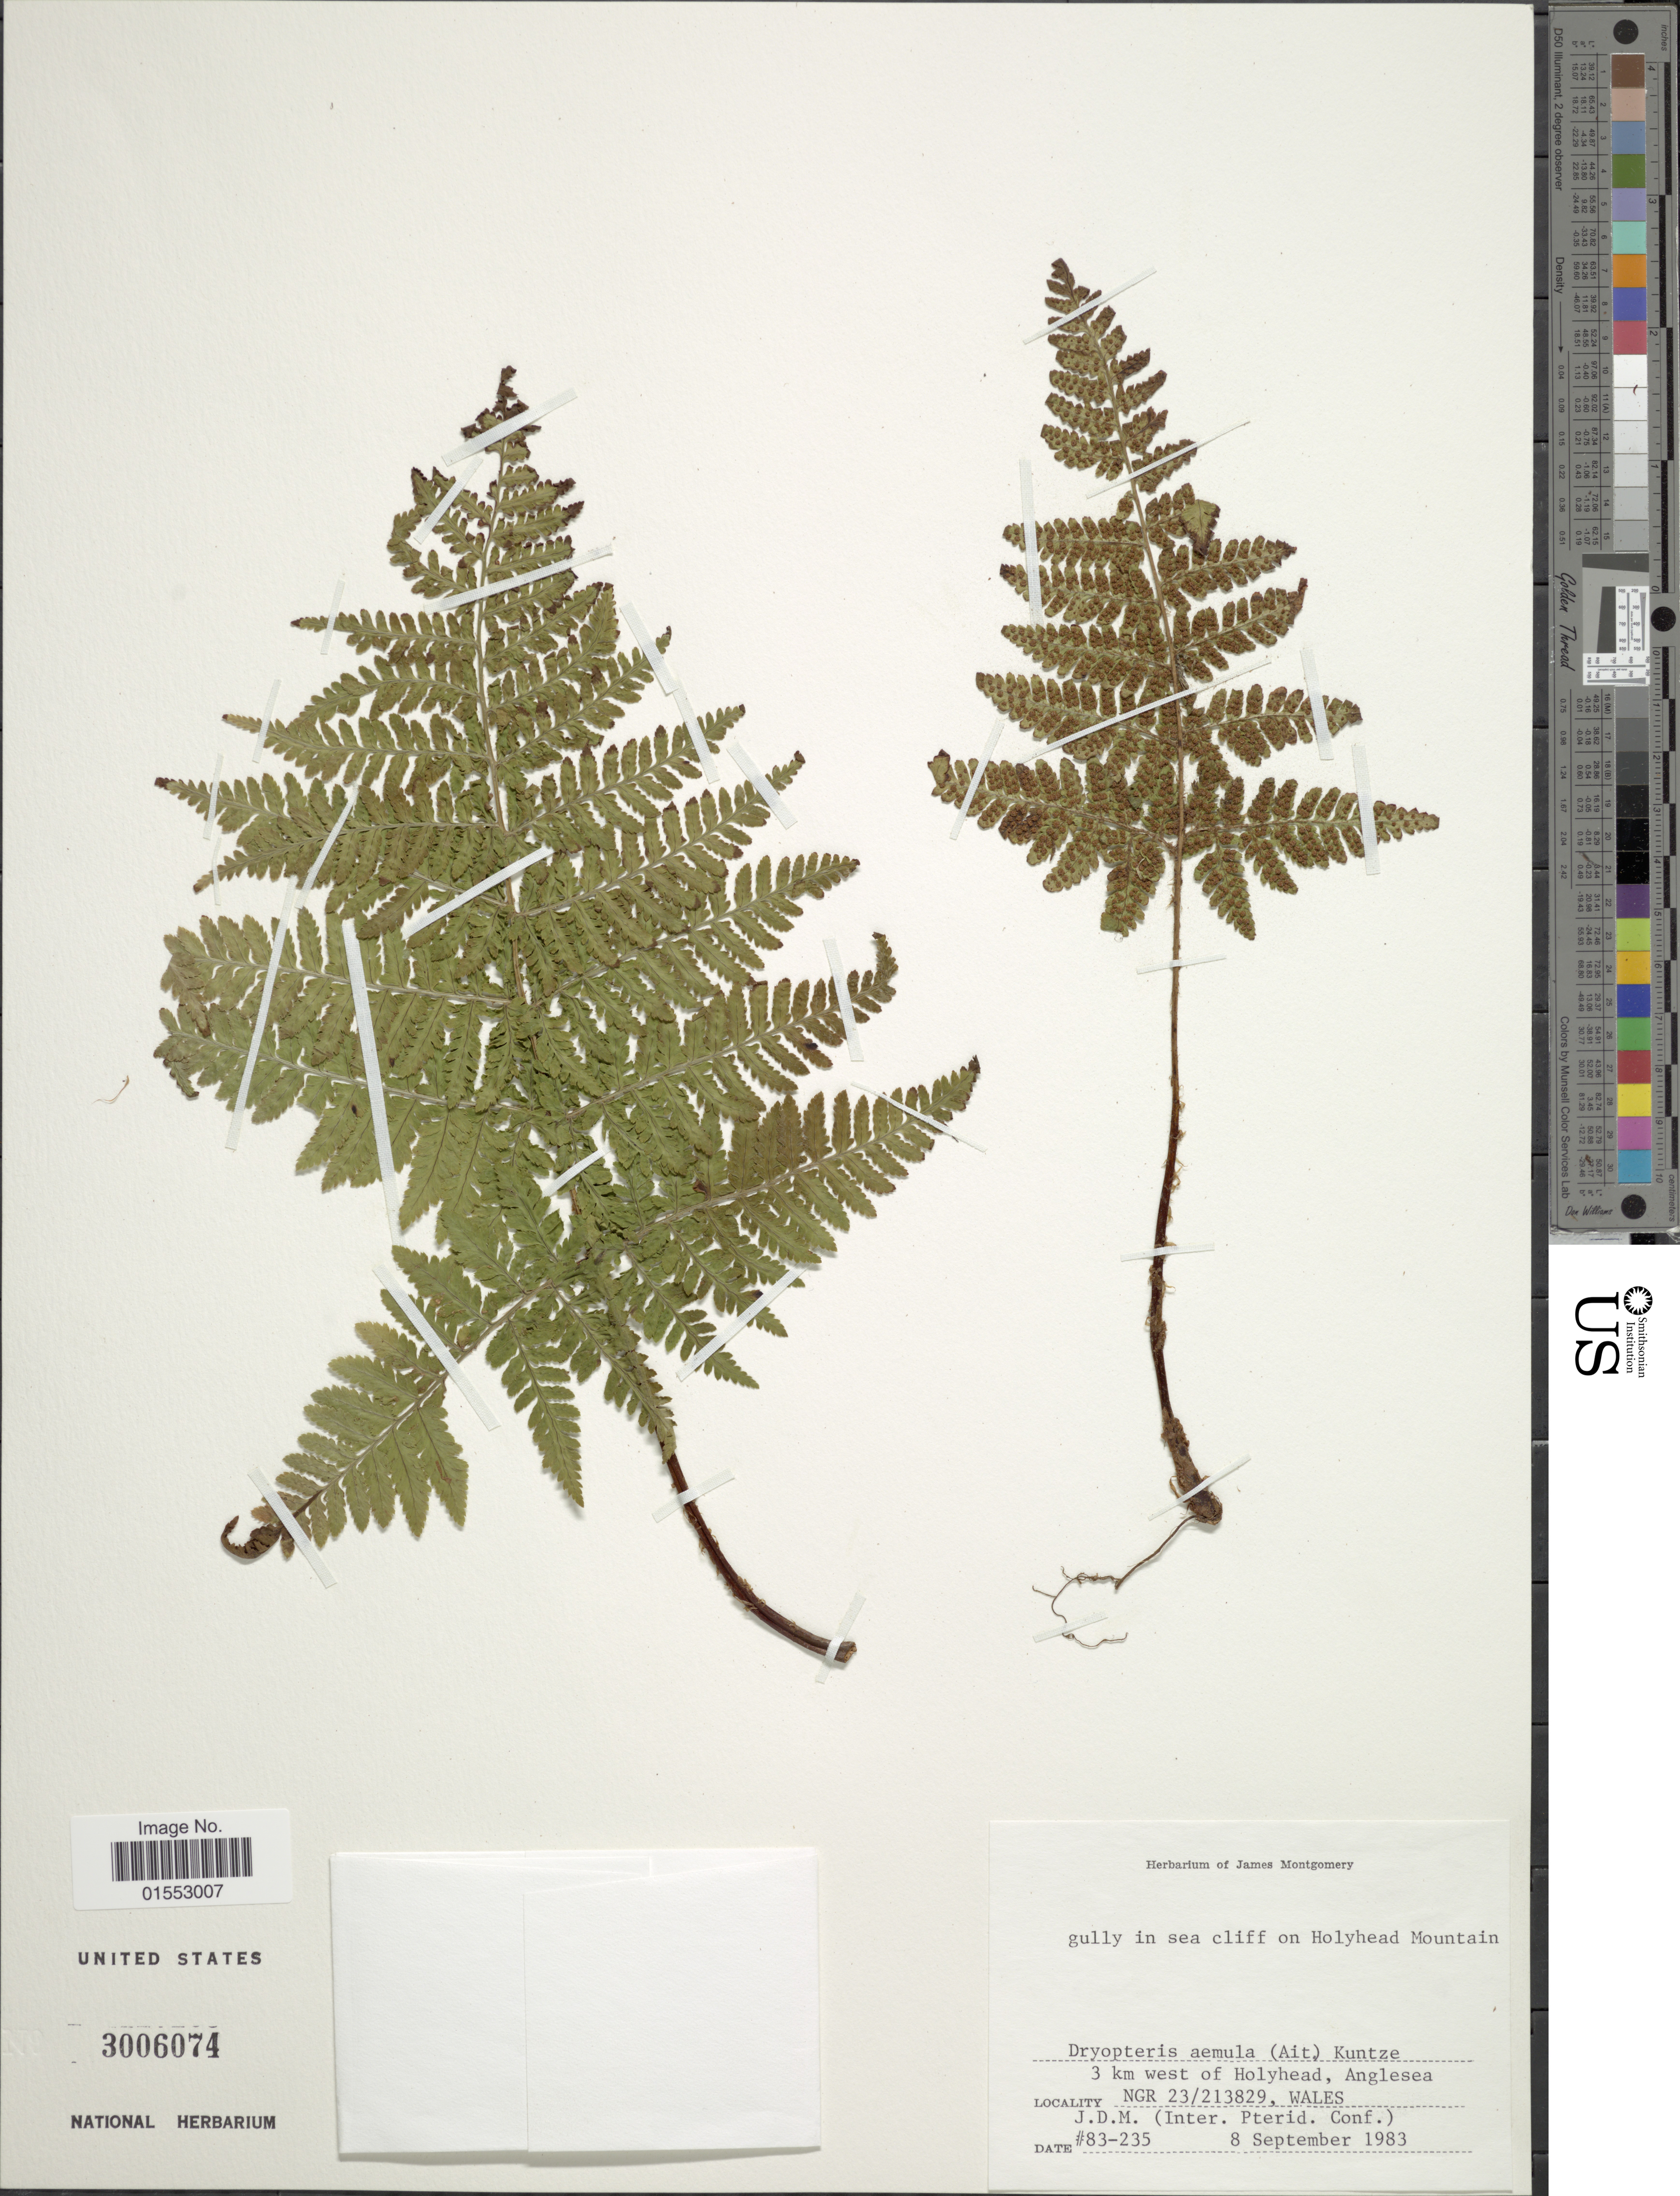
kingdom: Plantae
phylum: Tracheophyta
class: Polypodiopsida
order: Polypodiales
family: Dryopteridaceae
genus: Dryopteris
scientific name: Dryopteris aemula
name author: Kuntze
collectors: ex Herb. James Montgomery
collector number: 83-235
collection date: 1983-09-08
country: United Kingdom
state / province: Wales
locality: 3 Km west of Holyhead, Anglesea NGR 23/213829, Wales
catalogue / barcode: US 3006074